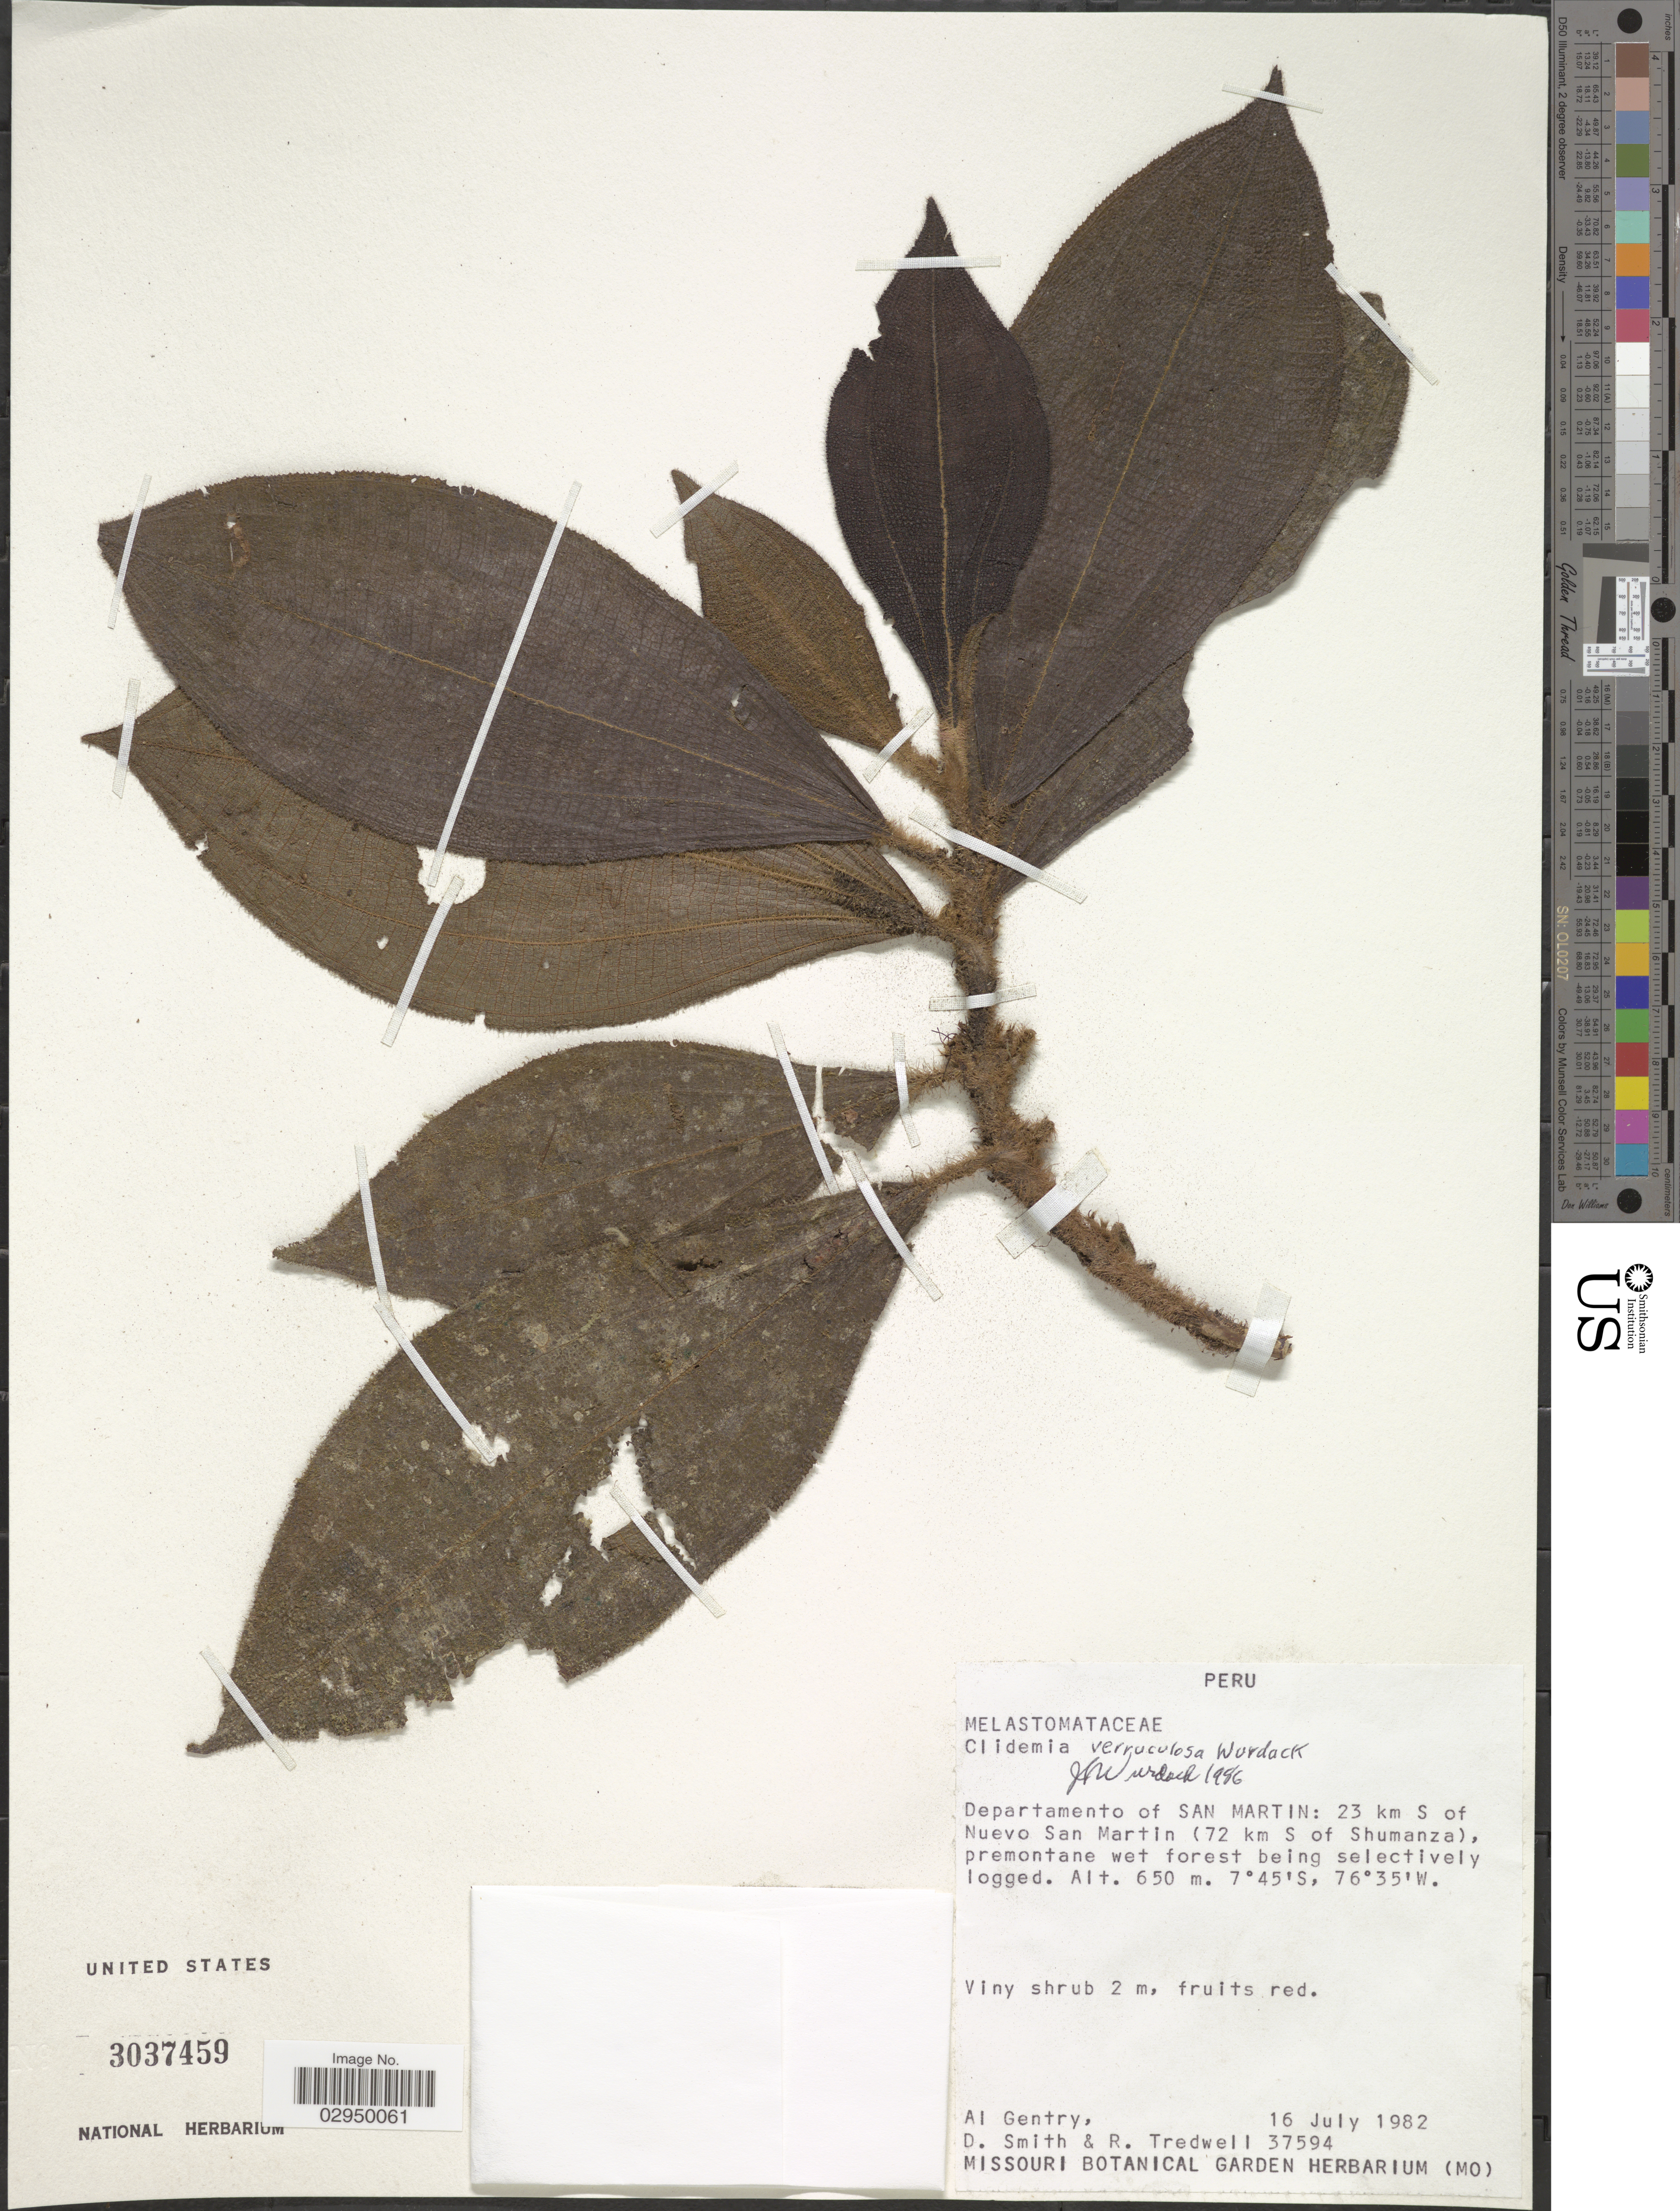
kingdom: Plantae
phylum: Tracheophyta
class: Magnoliopsida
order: Myrtales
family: Melastomataceae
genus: Clidemia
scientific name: Clidemia verruculosa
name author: Wurdack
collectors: A. H. Gentry, D. Smith & R. Tredwell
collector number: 37594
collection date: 1982-07-16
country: Peru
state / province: San Martín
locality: Departamento of San Martin: 23 km S of Nuevo San Martin (72 km S of Shumanza).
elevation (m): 650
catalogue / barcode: US 3037459